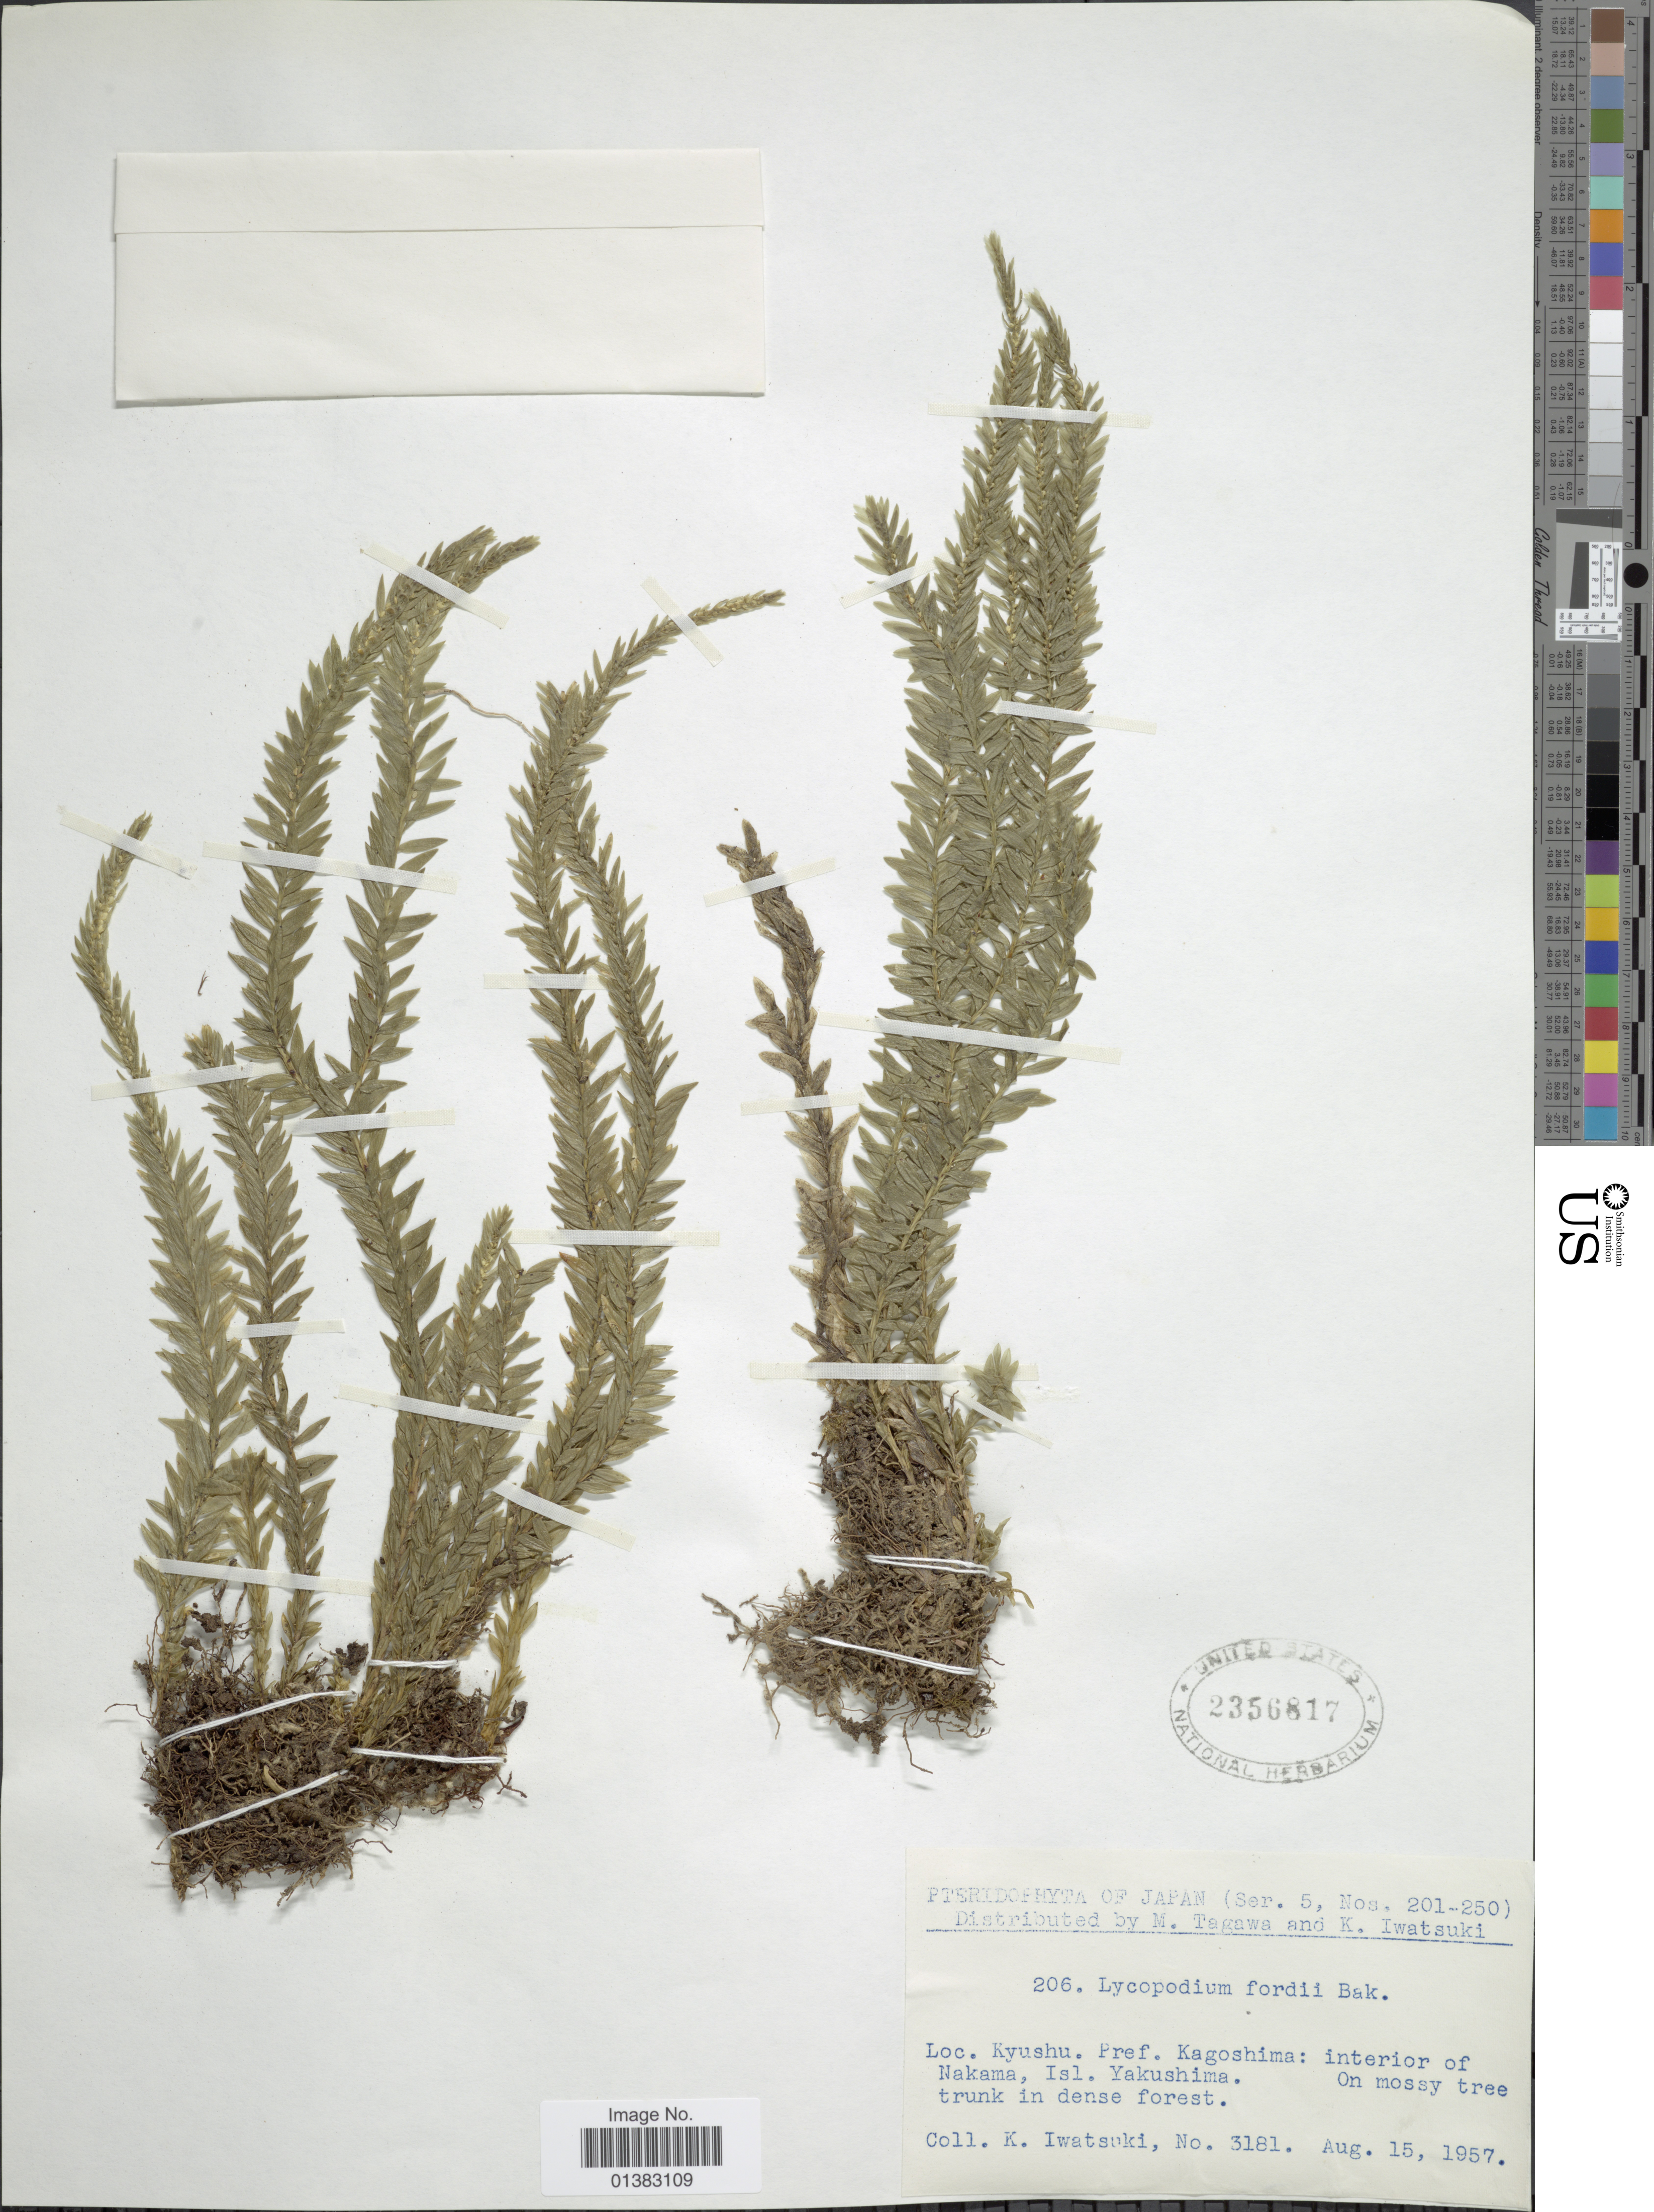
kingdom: Plantae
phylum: Tracheophyta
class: Lycopodiopsida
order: Lycopodiales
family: Lycopodiaceae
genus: Phlegmariurus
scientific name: Phlegmariurus fordii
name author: (Baker) Ching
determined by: Field, A. R.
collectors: K. Iwatsuki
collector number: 3181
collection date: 1957-08-15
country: Japan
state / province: Kagosima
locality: Kyushu. Pref. Kagoshima: interior of Nakama, Isl. Yakushima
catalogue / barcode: US 2356817